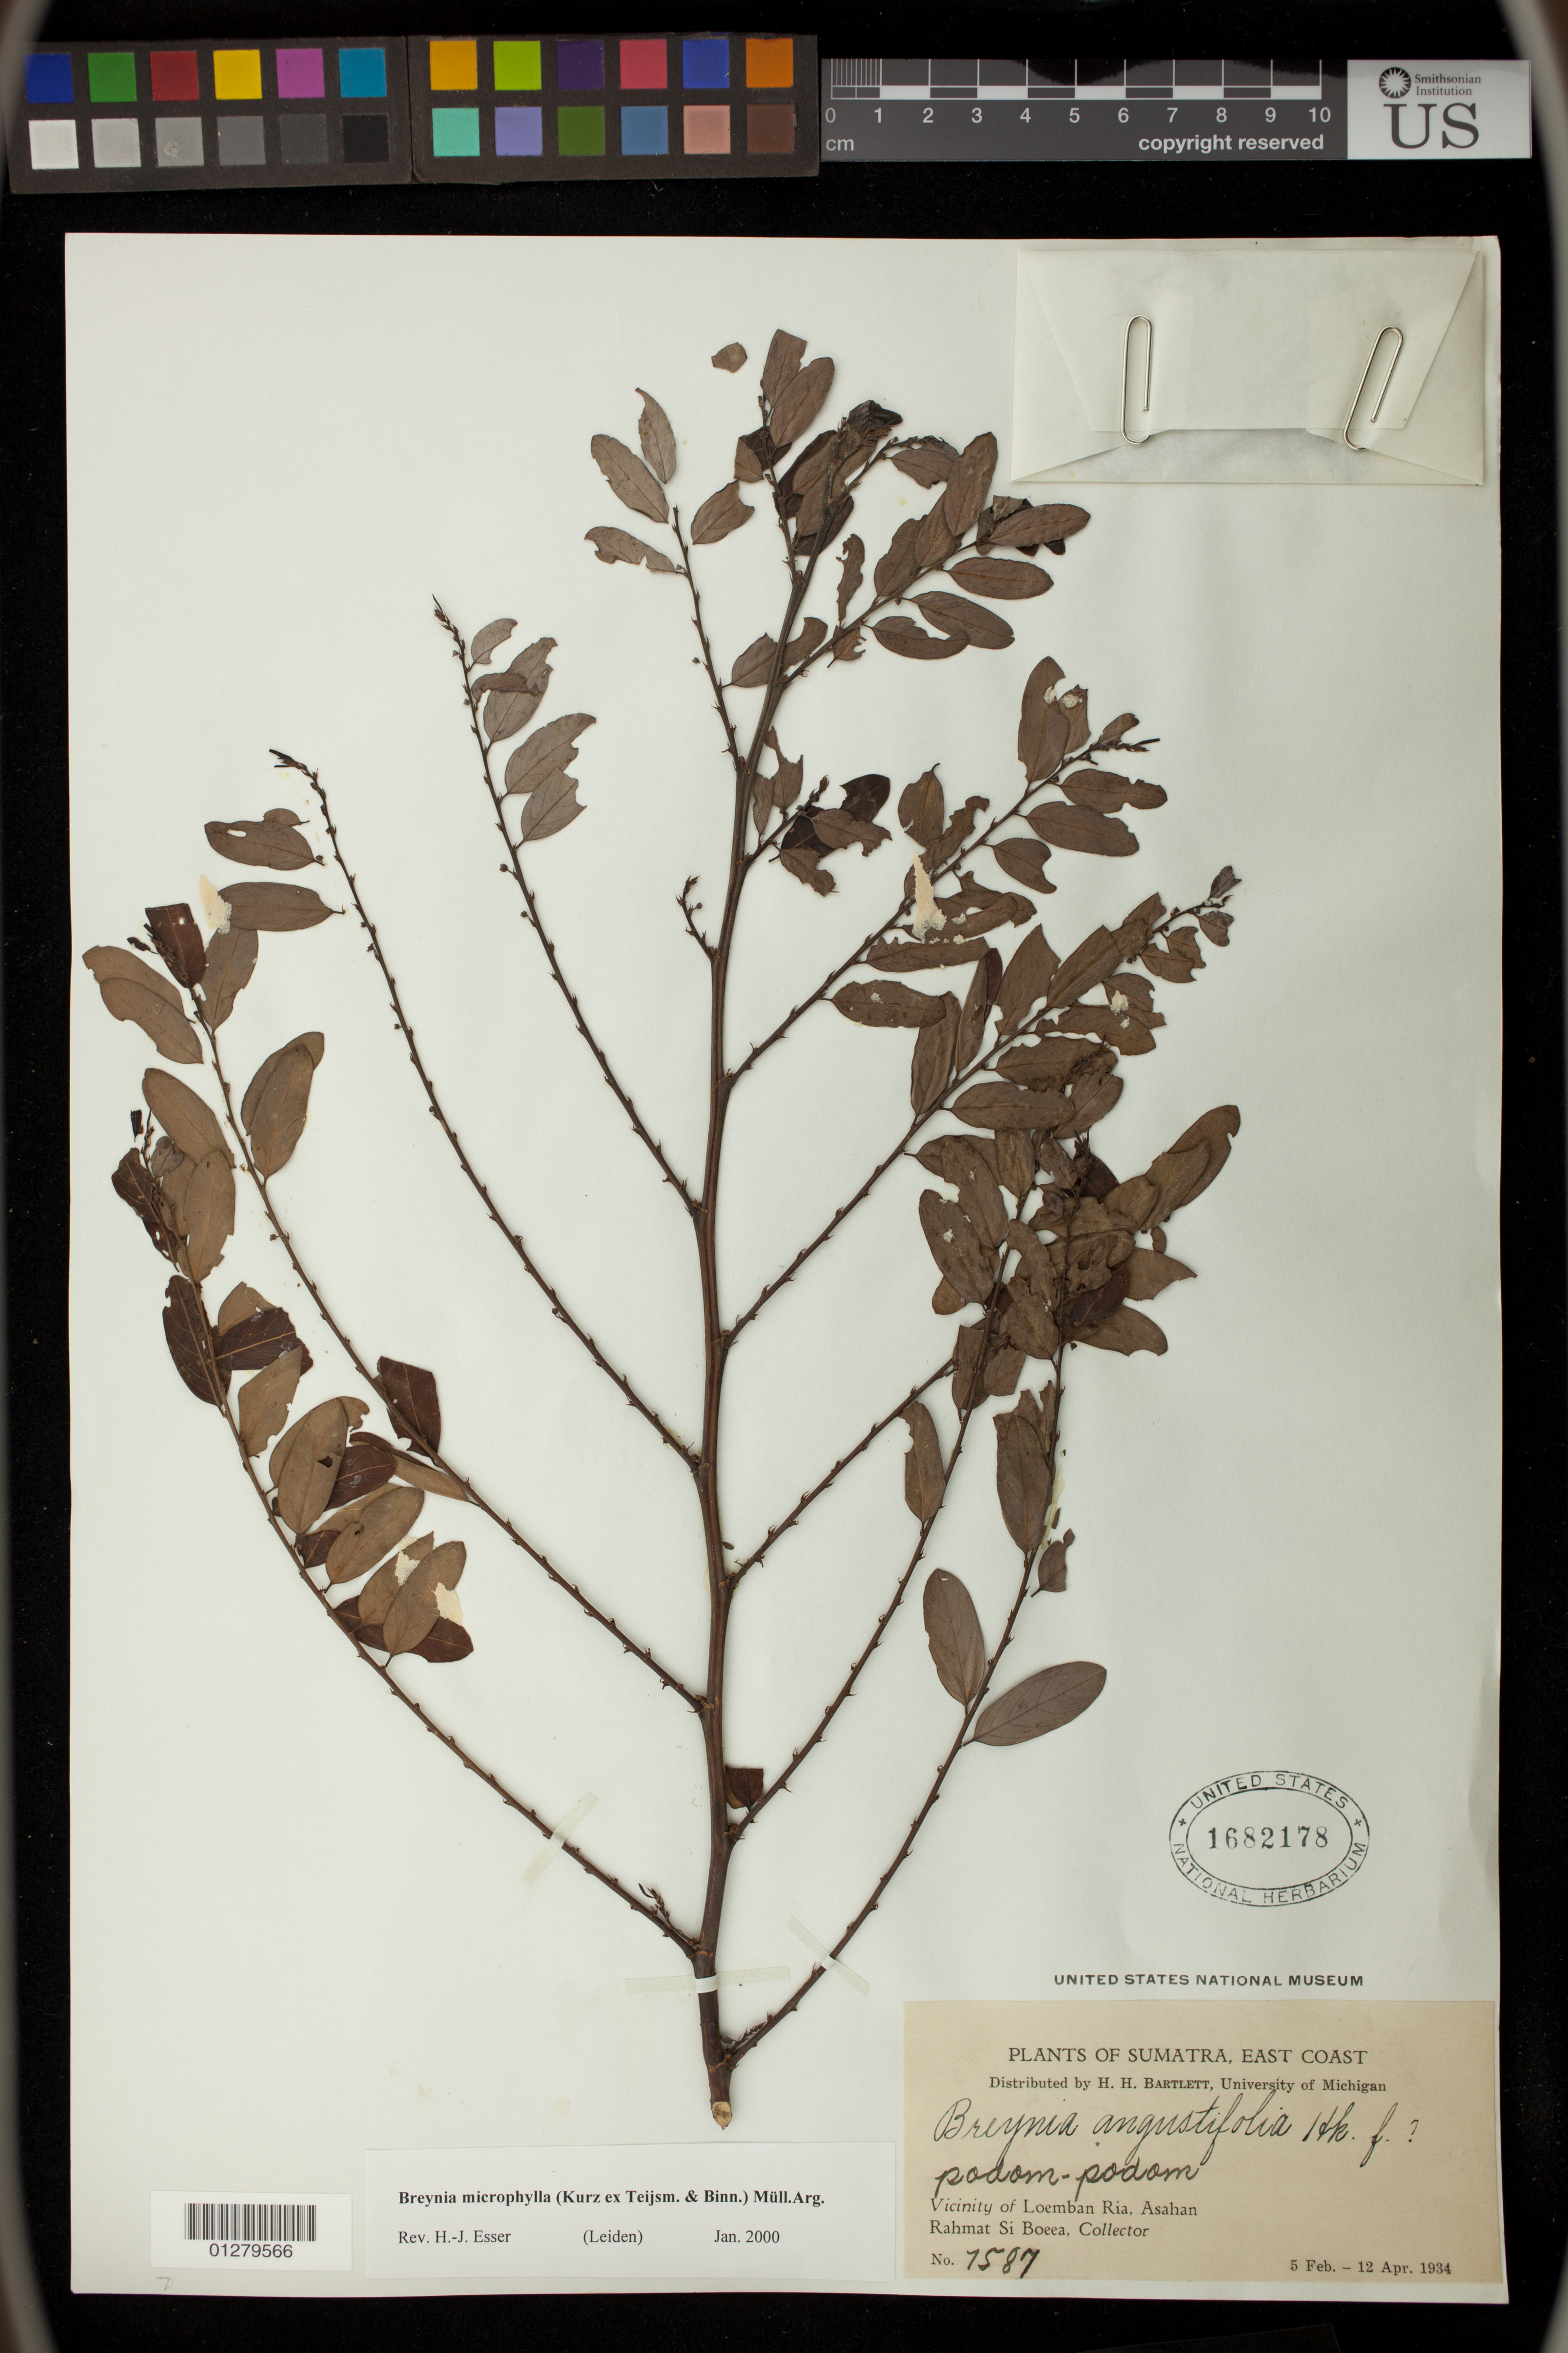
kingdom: Plantae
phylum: Tracheophyta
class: Magnoliopsida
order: Malpighiales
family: Phyllanthaceae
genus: Breynia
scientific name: Breynia microphylla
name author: (Kurz ex Teijsm. & Binn.) Müll. Arg.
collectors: Rahmat Si Boeea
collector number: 7587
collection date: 1934-02-05/1934-04-12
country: Indonesia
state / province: Sumatra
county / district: Sumatera Utara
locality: Loemban Ria, Asahan, East Coast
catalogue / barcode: US 1682178